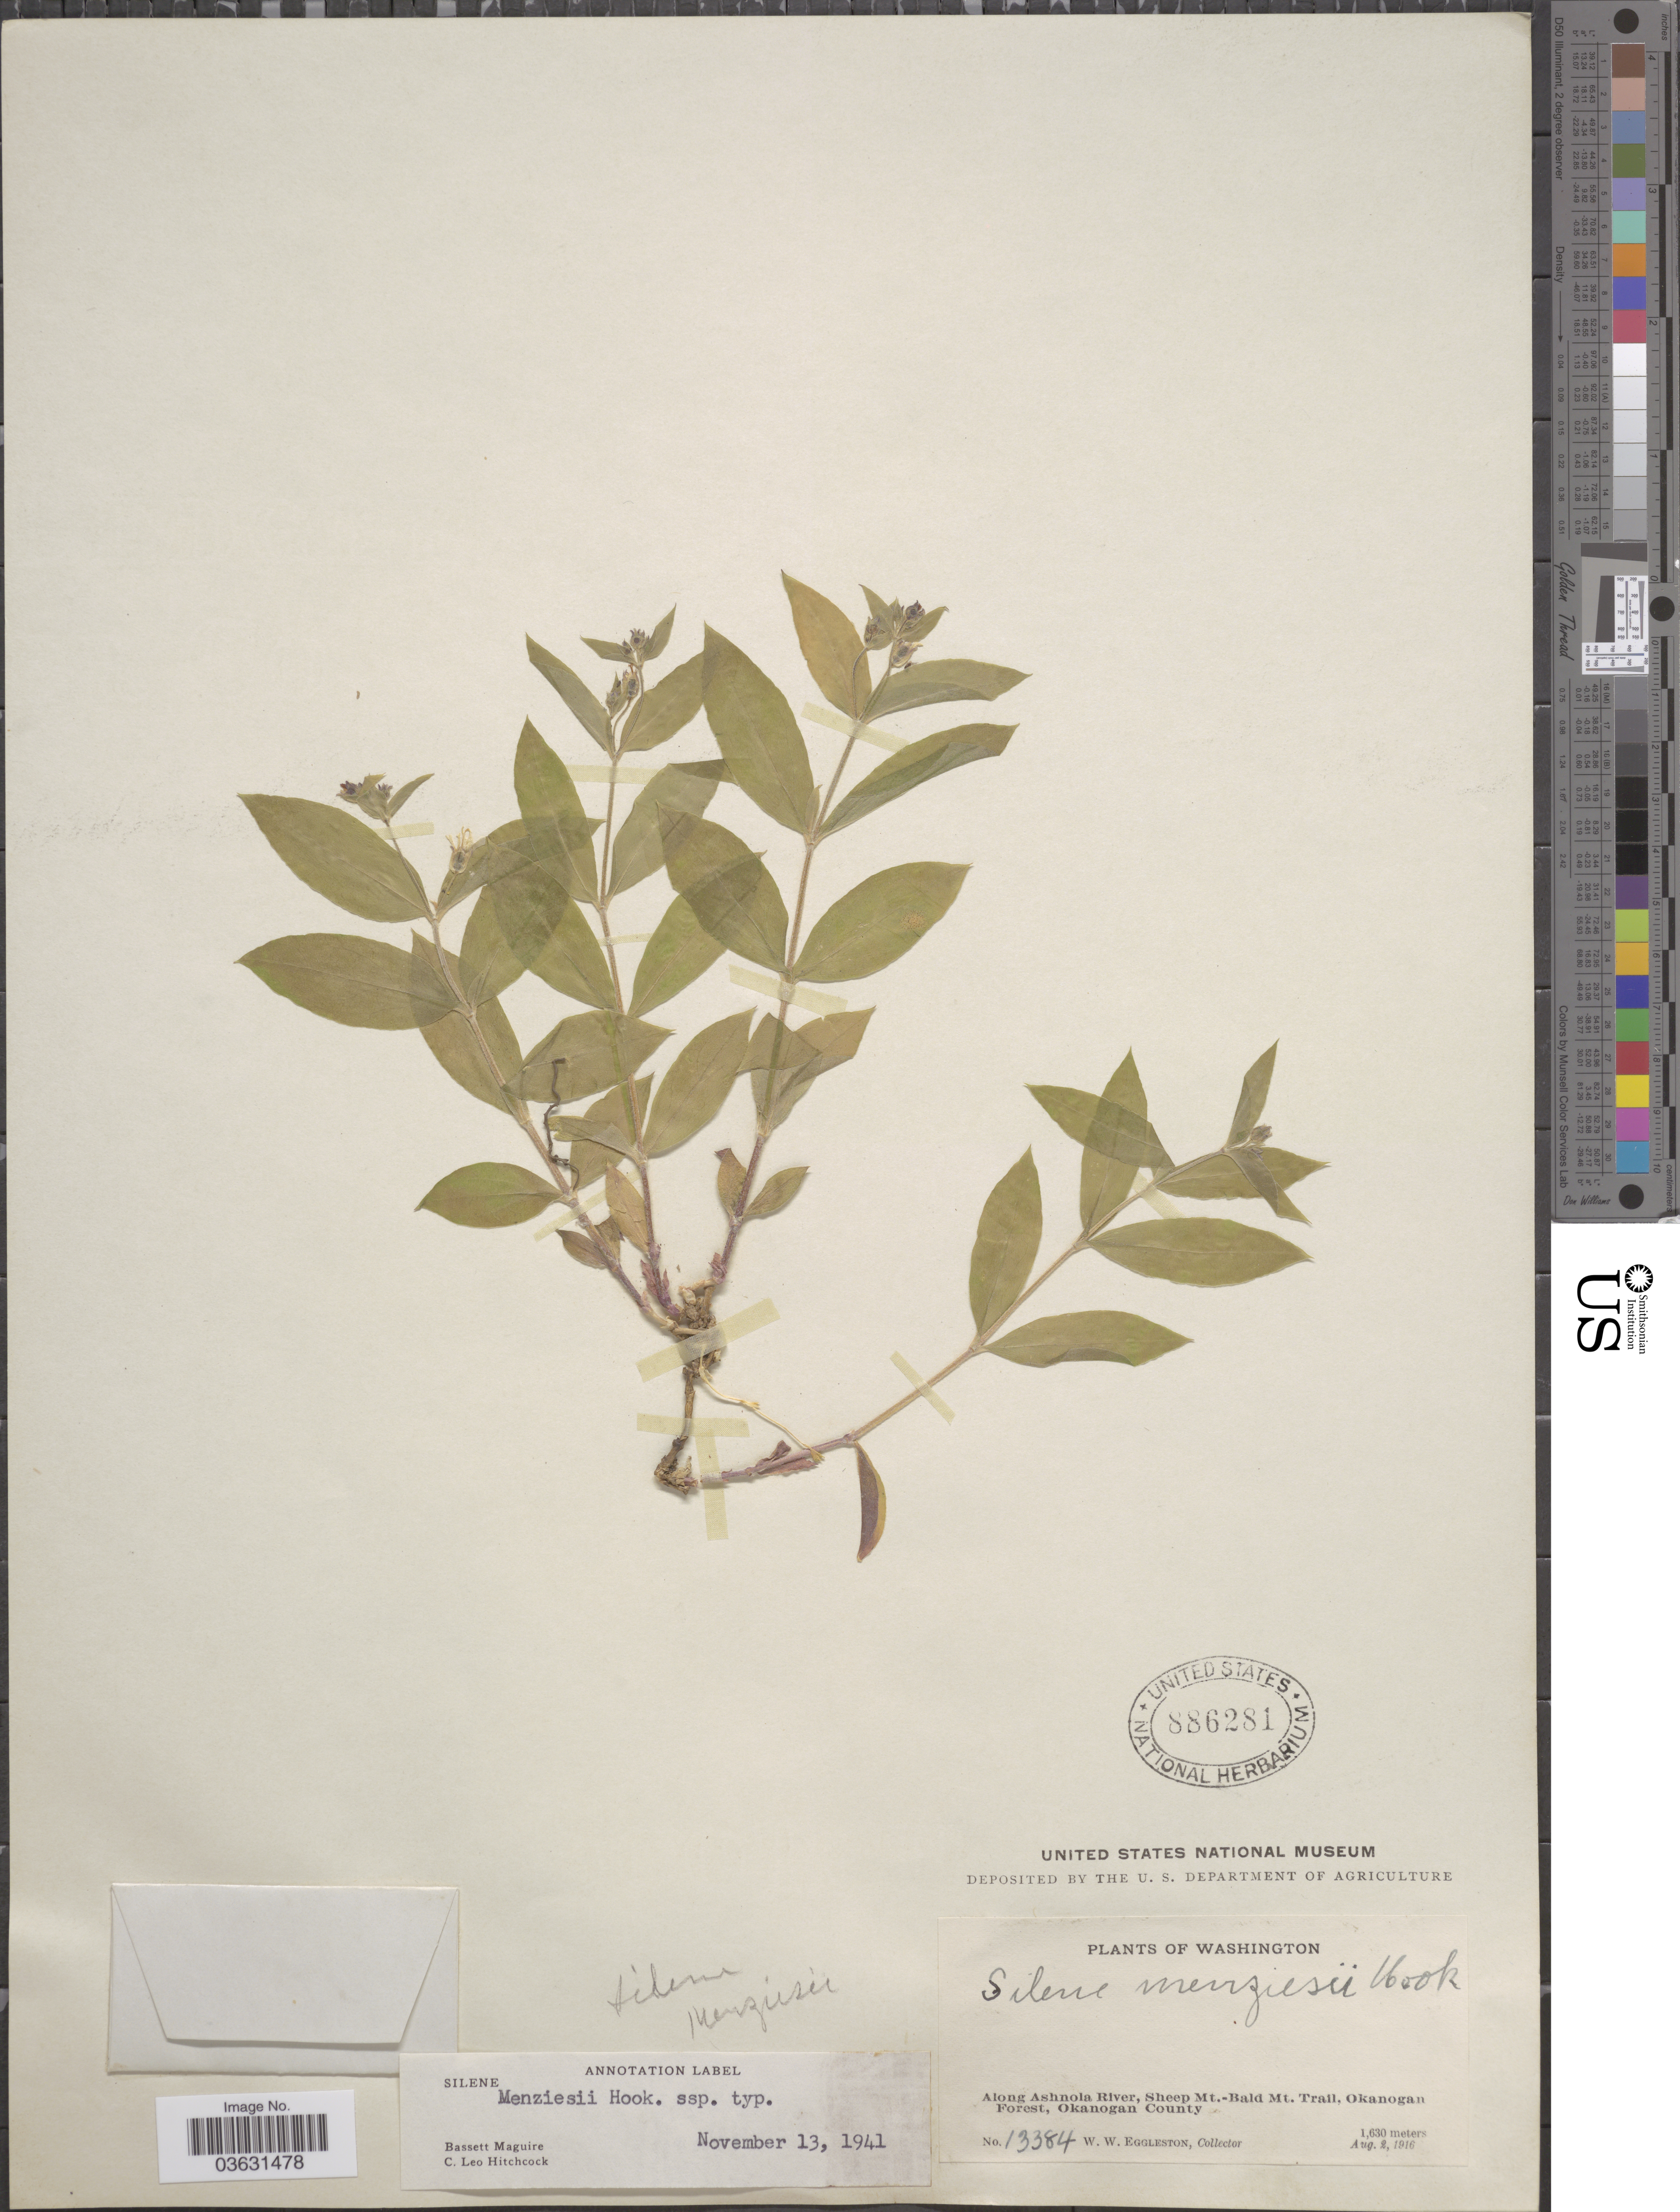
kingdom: Plantae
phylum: Tracheophyta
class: Magnoliopsida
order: Caryophyllales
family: Caryophyllaceae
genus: Silene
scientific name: Silene menziesii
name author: Hook.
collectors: W. W. Eggleston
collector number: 13384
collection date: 1916-08-02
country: United States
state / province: Washington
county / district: Okanogan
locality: Along Ashnola River, Sheep Mt.,-Bald Mt. Trail, Okanogan Forest, Okanogan County.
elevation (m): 1630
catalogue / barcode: US 886281